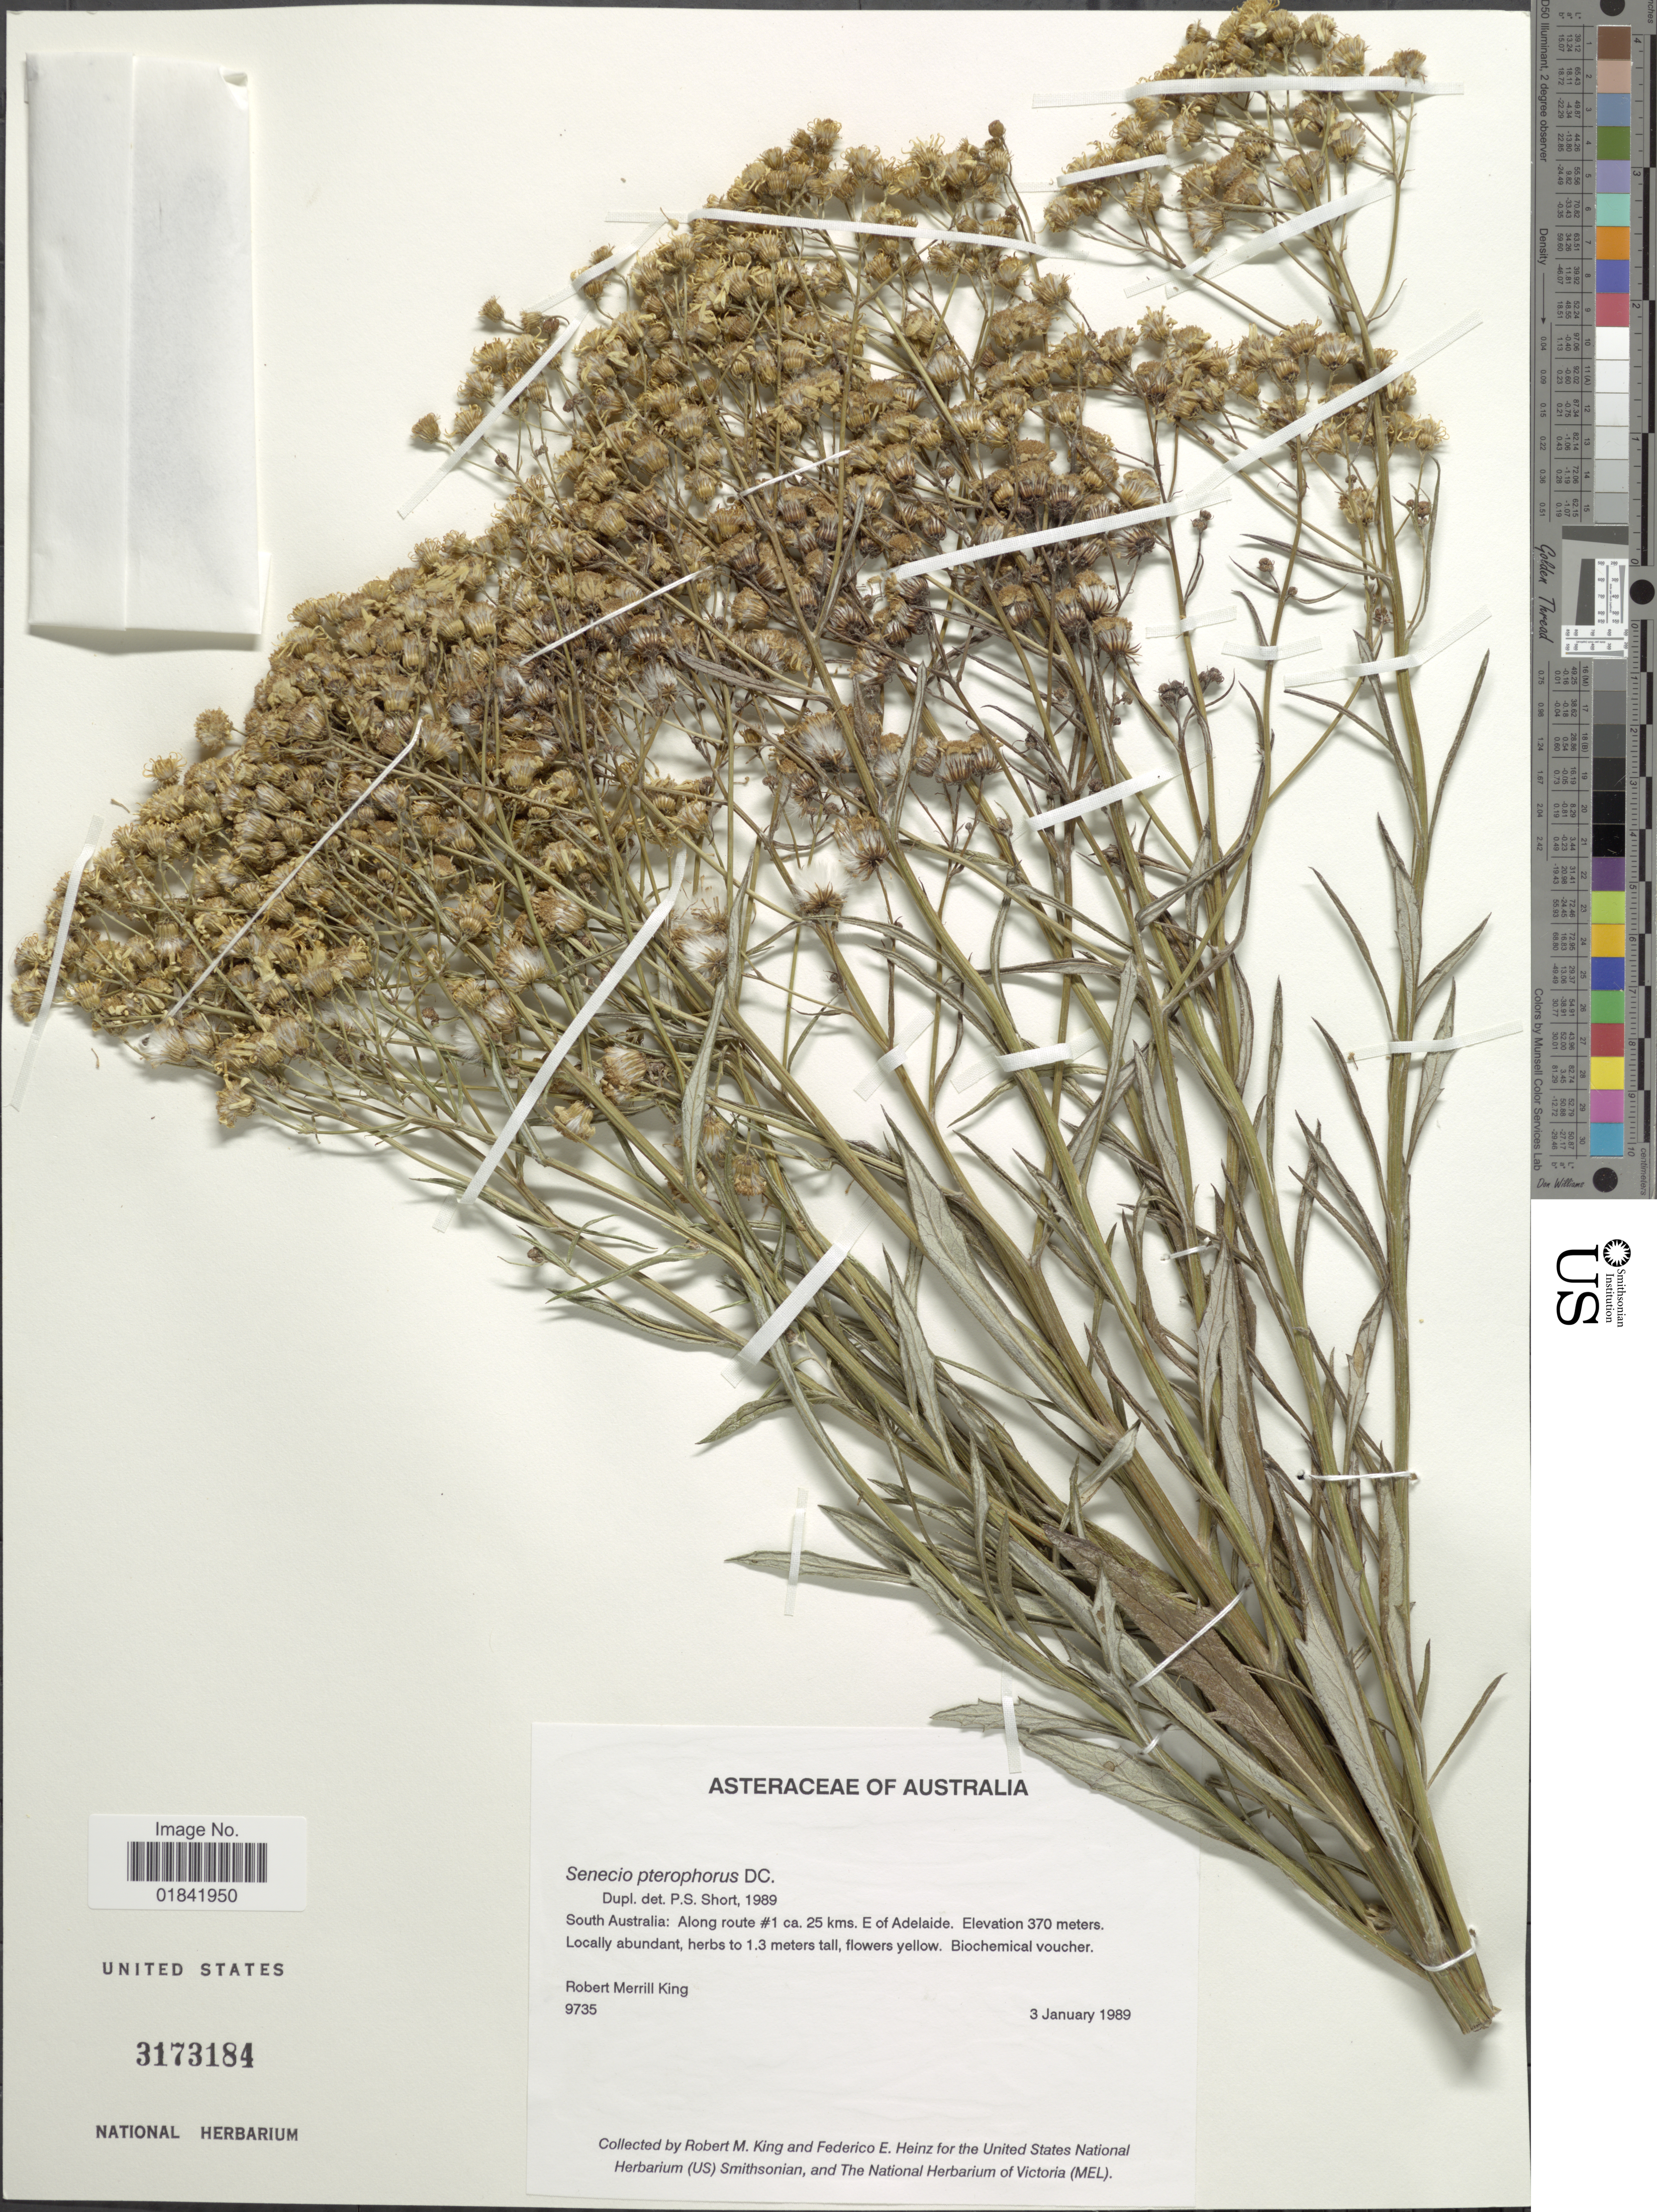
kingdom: Plantae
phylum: Tracheophyta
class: Magnoliopsida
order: Asterales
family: Asteraceae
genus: Senecio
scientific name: Senecio pterophorus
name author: DC.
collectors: R. M. King & F. Heinz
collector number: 9735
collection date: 1989-01-03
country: Australia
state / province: South Australia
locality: Along route #1 ca. 25 kms., E of Adelaide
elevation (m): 370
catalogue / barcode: US 3173184